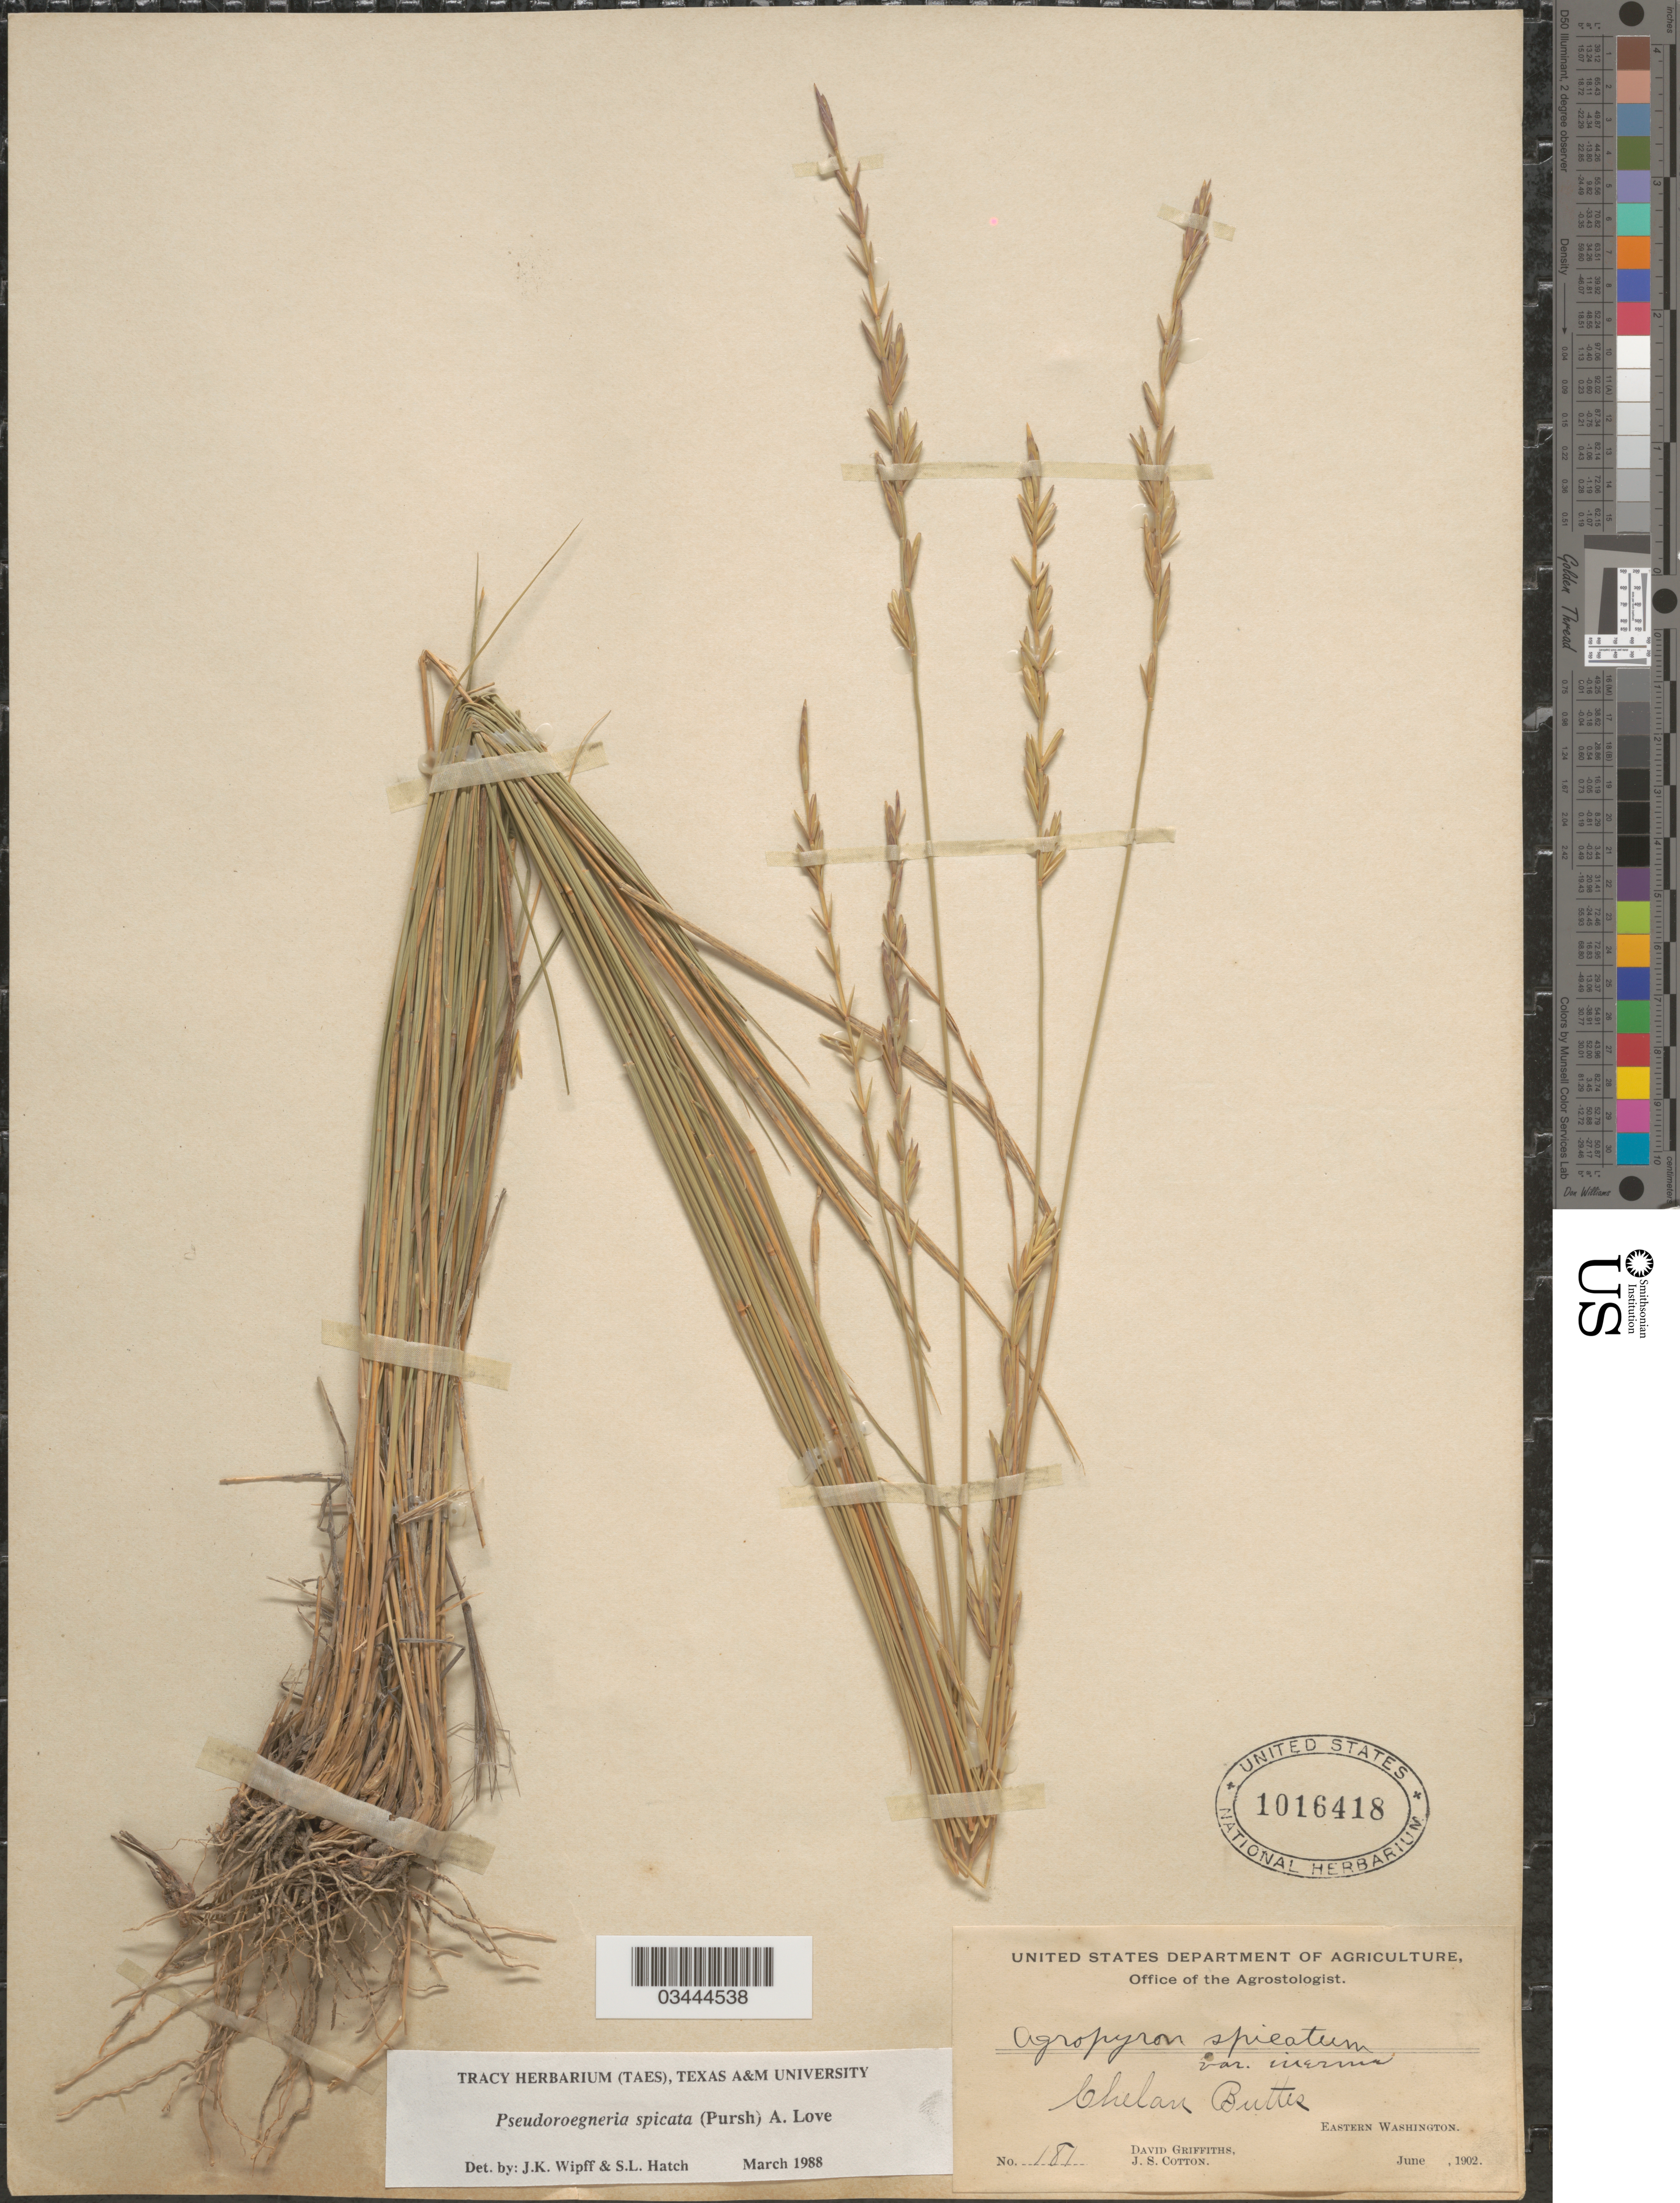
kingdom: Plantae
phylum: Tracheophyta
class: Liliopsida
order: Poales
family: Poaceae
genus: Pseudoroegneria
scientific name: Pseudoroegneria spicata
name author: (Pursh) Á. Löve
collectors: D. Griffiths & J. S. Cotton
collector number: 181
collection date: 1902-06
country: United States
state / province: Washington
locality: Chelan Buttes. Eastern Washington.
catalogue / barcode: US 1016418